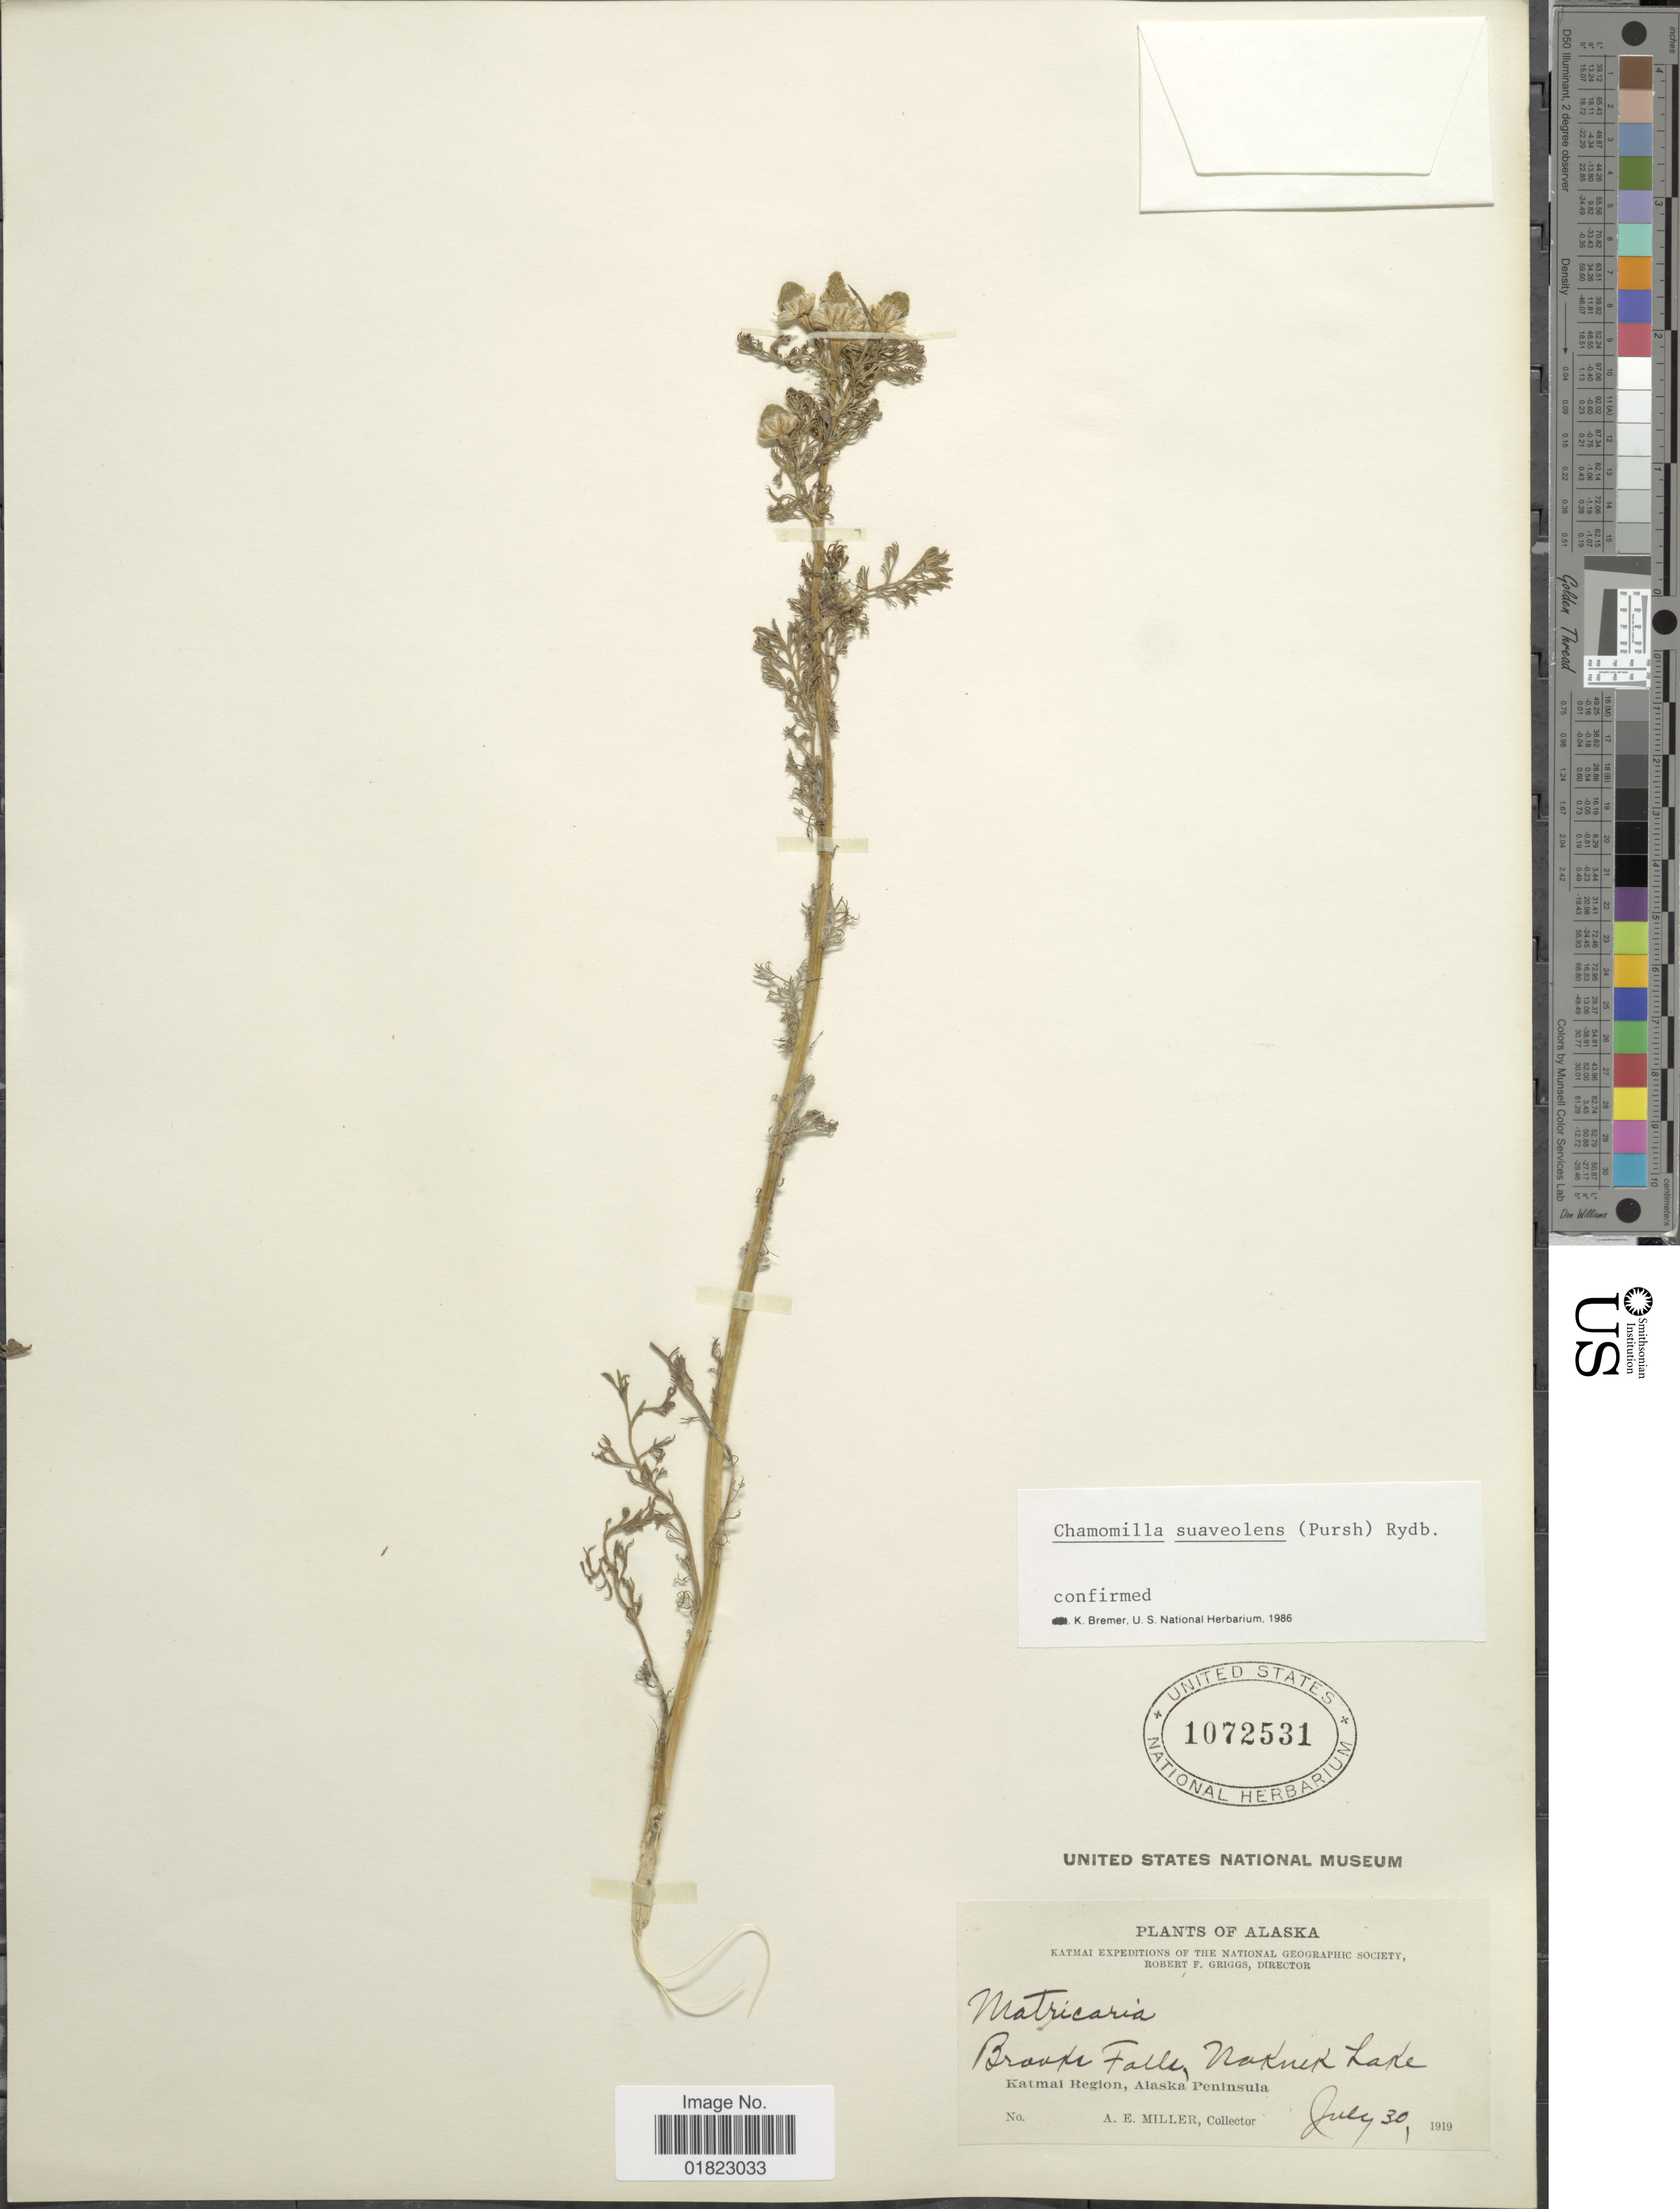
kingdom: Plantae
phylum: Tracheophyta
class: Magnoliopsida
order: Asterales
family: Asteraceae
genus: Matricaria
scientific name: Matricaria matricarioides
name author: (Less.) Porter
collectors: A. E. Miller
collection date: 1919-07-30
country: United States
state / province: Alaska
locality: Brooks Falls, Nakuck Lake, Katmai Region, Alaska Peninsula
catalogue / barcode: US 1072531